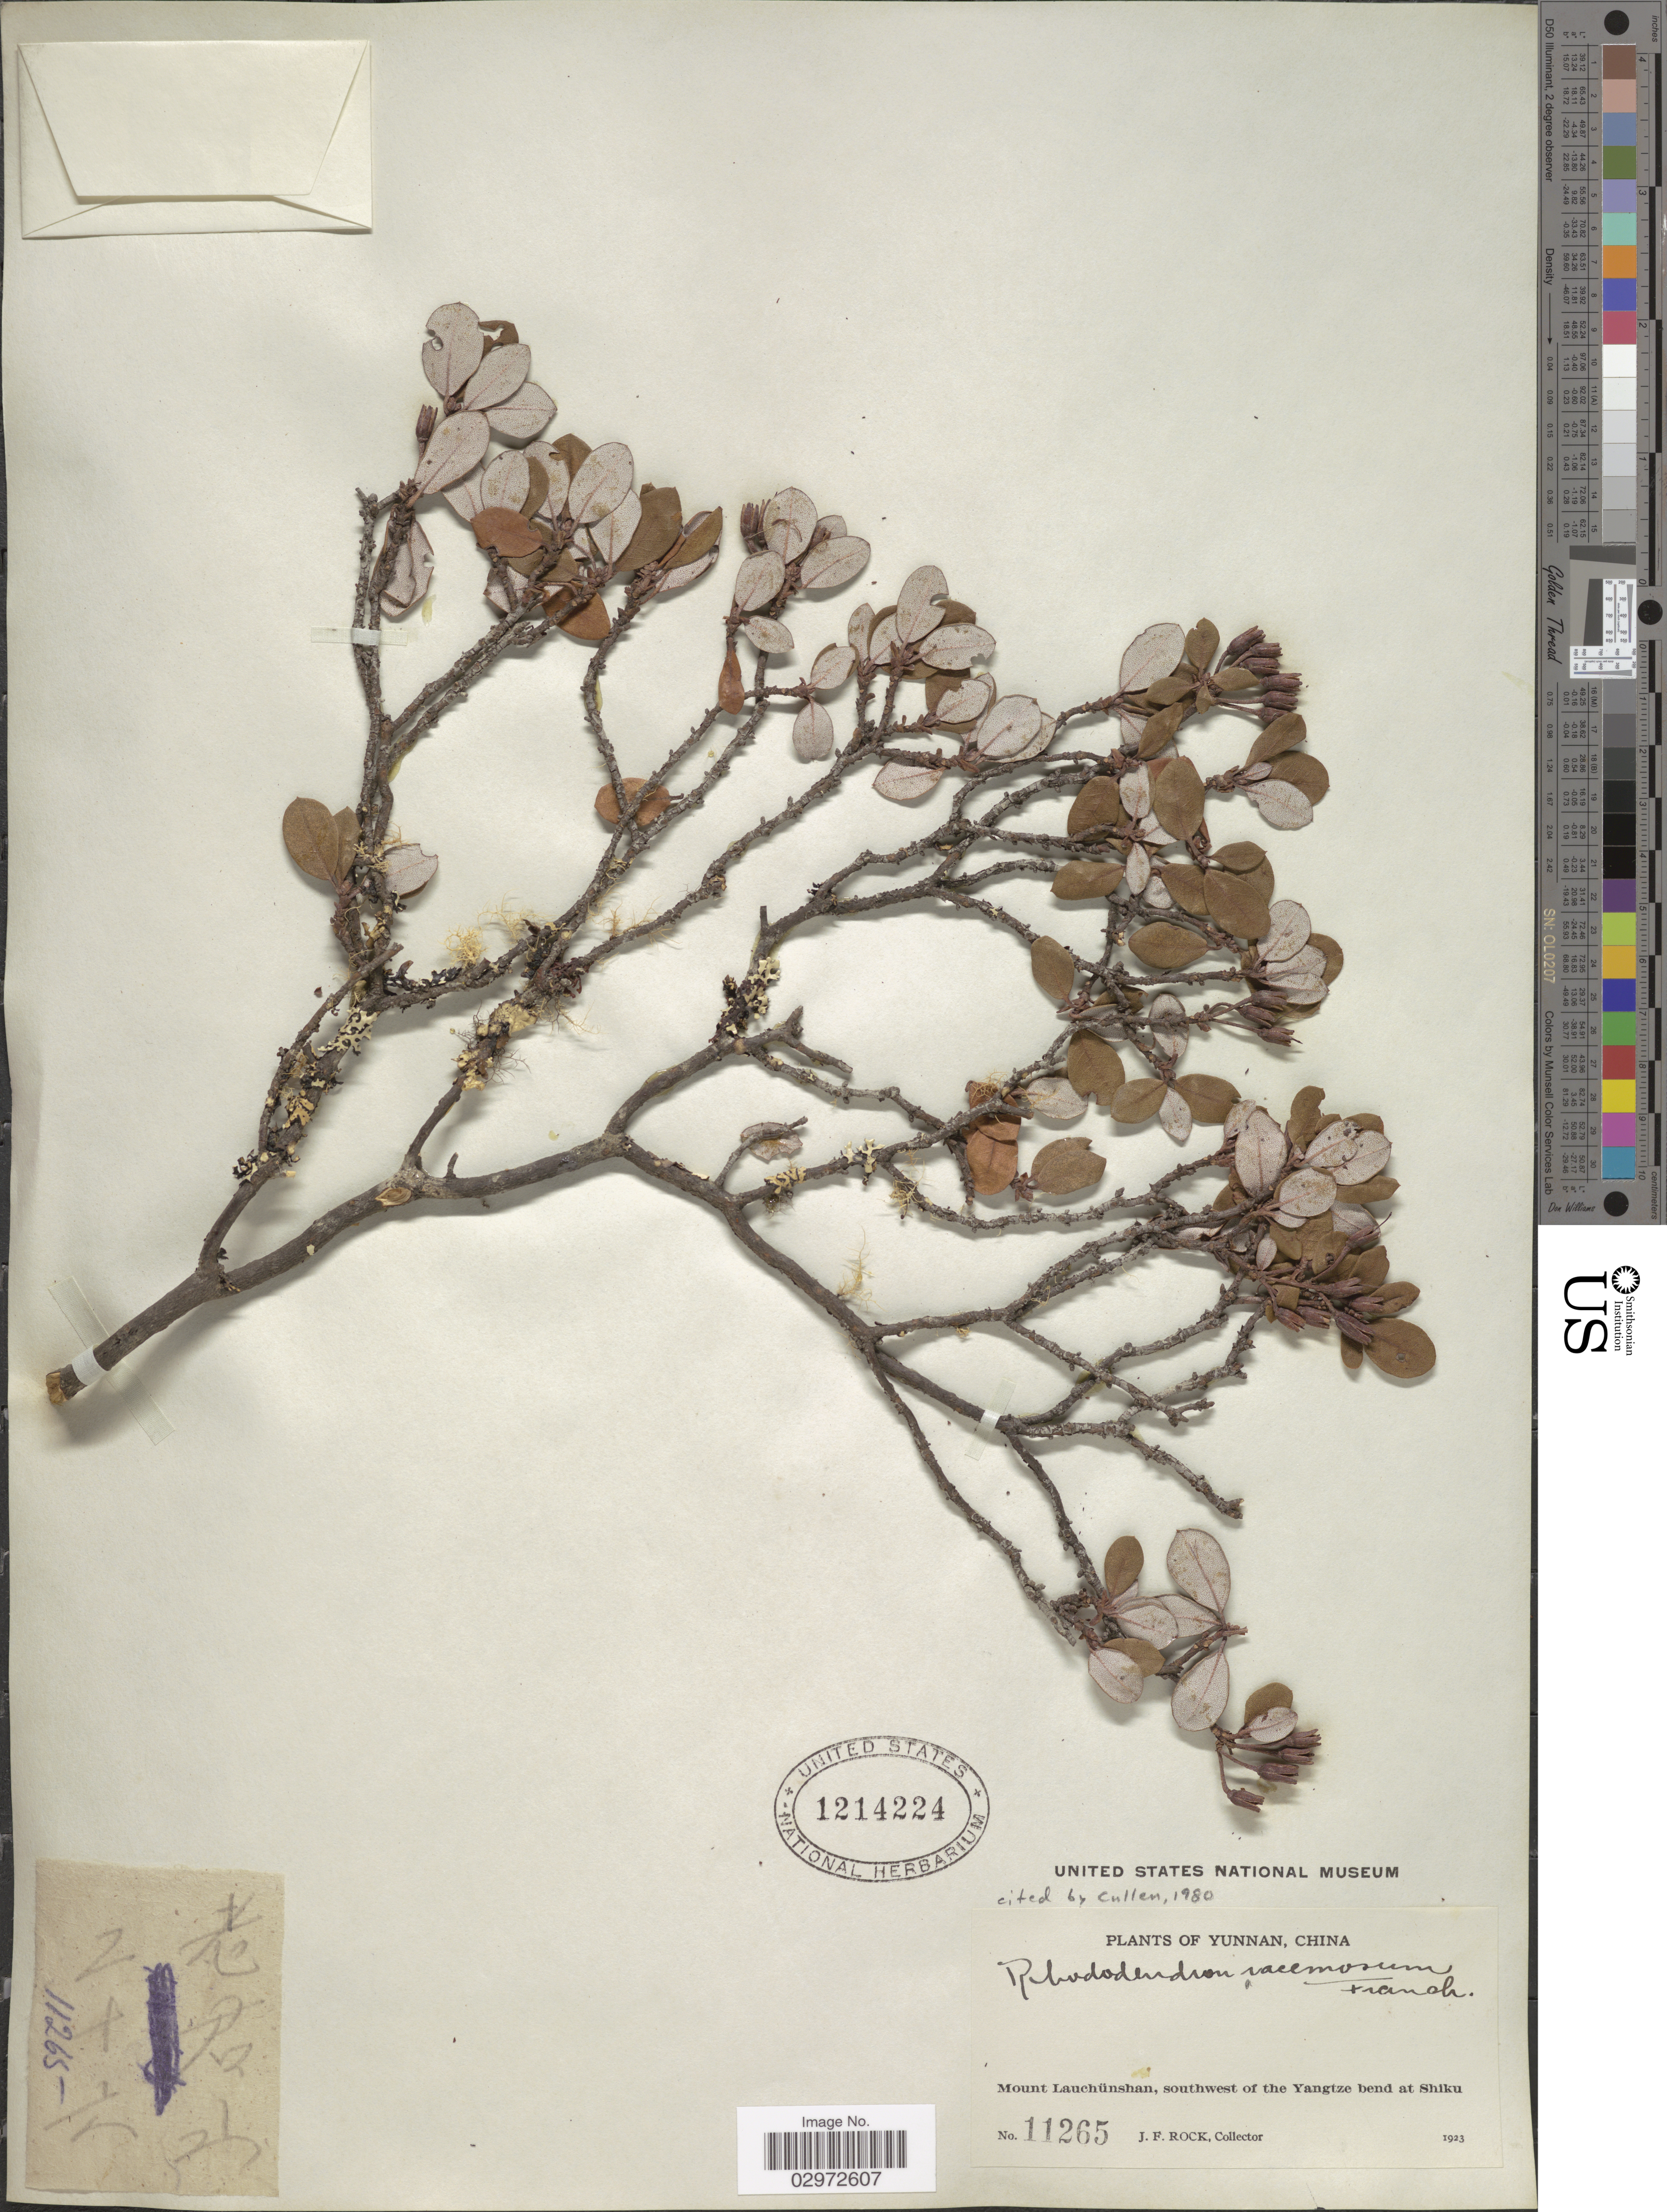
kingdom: Plantae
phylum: Tracheophyta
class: Magnoliopsida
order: Ericales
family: Ericaceae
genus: Rhododendron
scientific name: Rhododendron racemosum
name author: Franch.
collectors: J. Rock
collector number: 11265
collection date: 1923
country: China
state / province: Yunnan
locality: Mount Lauchünshan, southwest of the Yangtze bend at Shiku.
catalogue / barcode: US 1214224